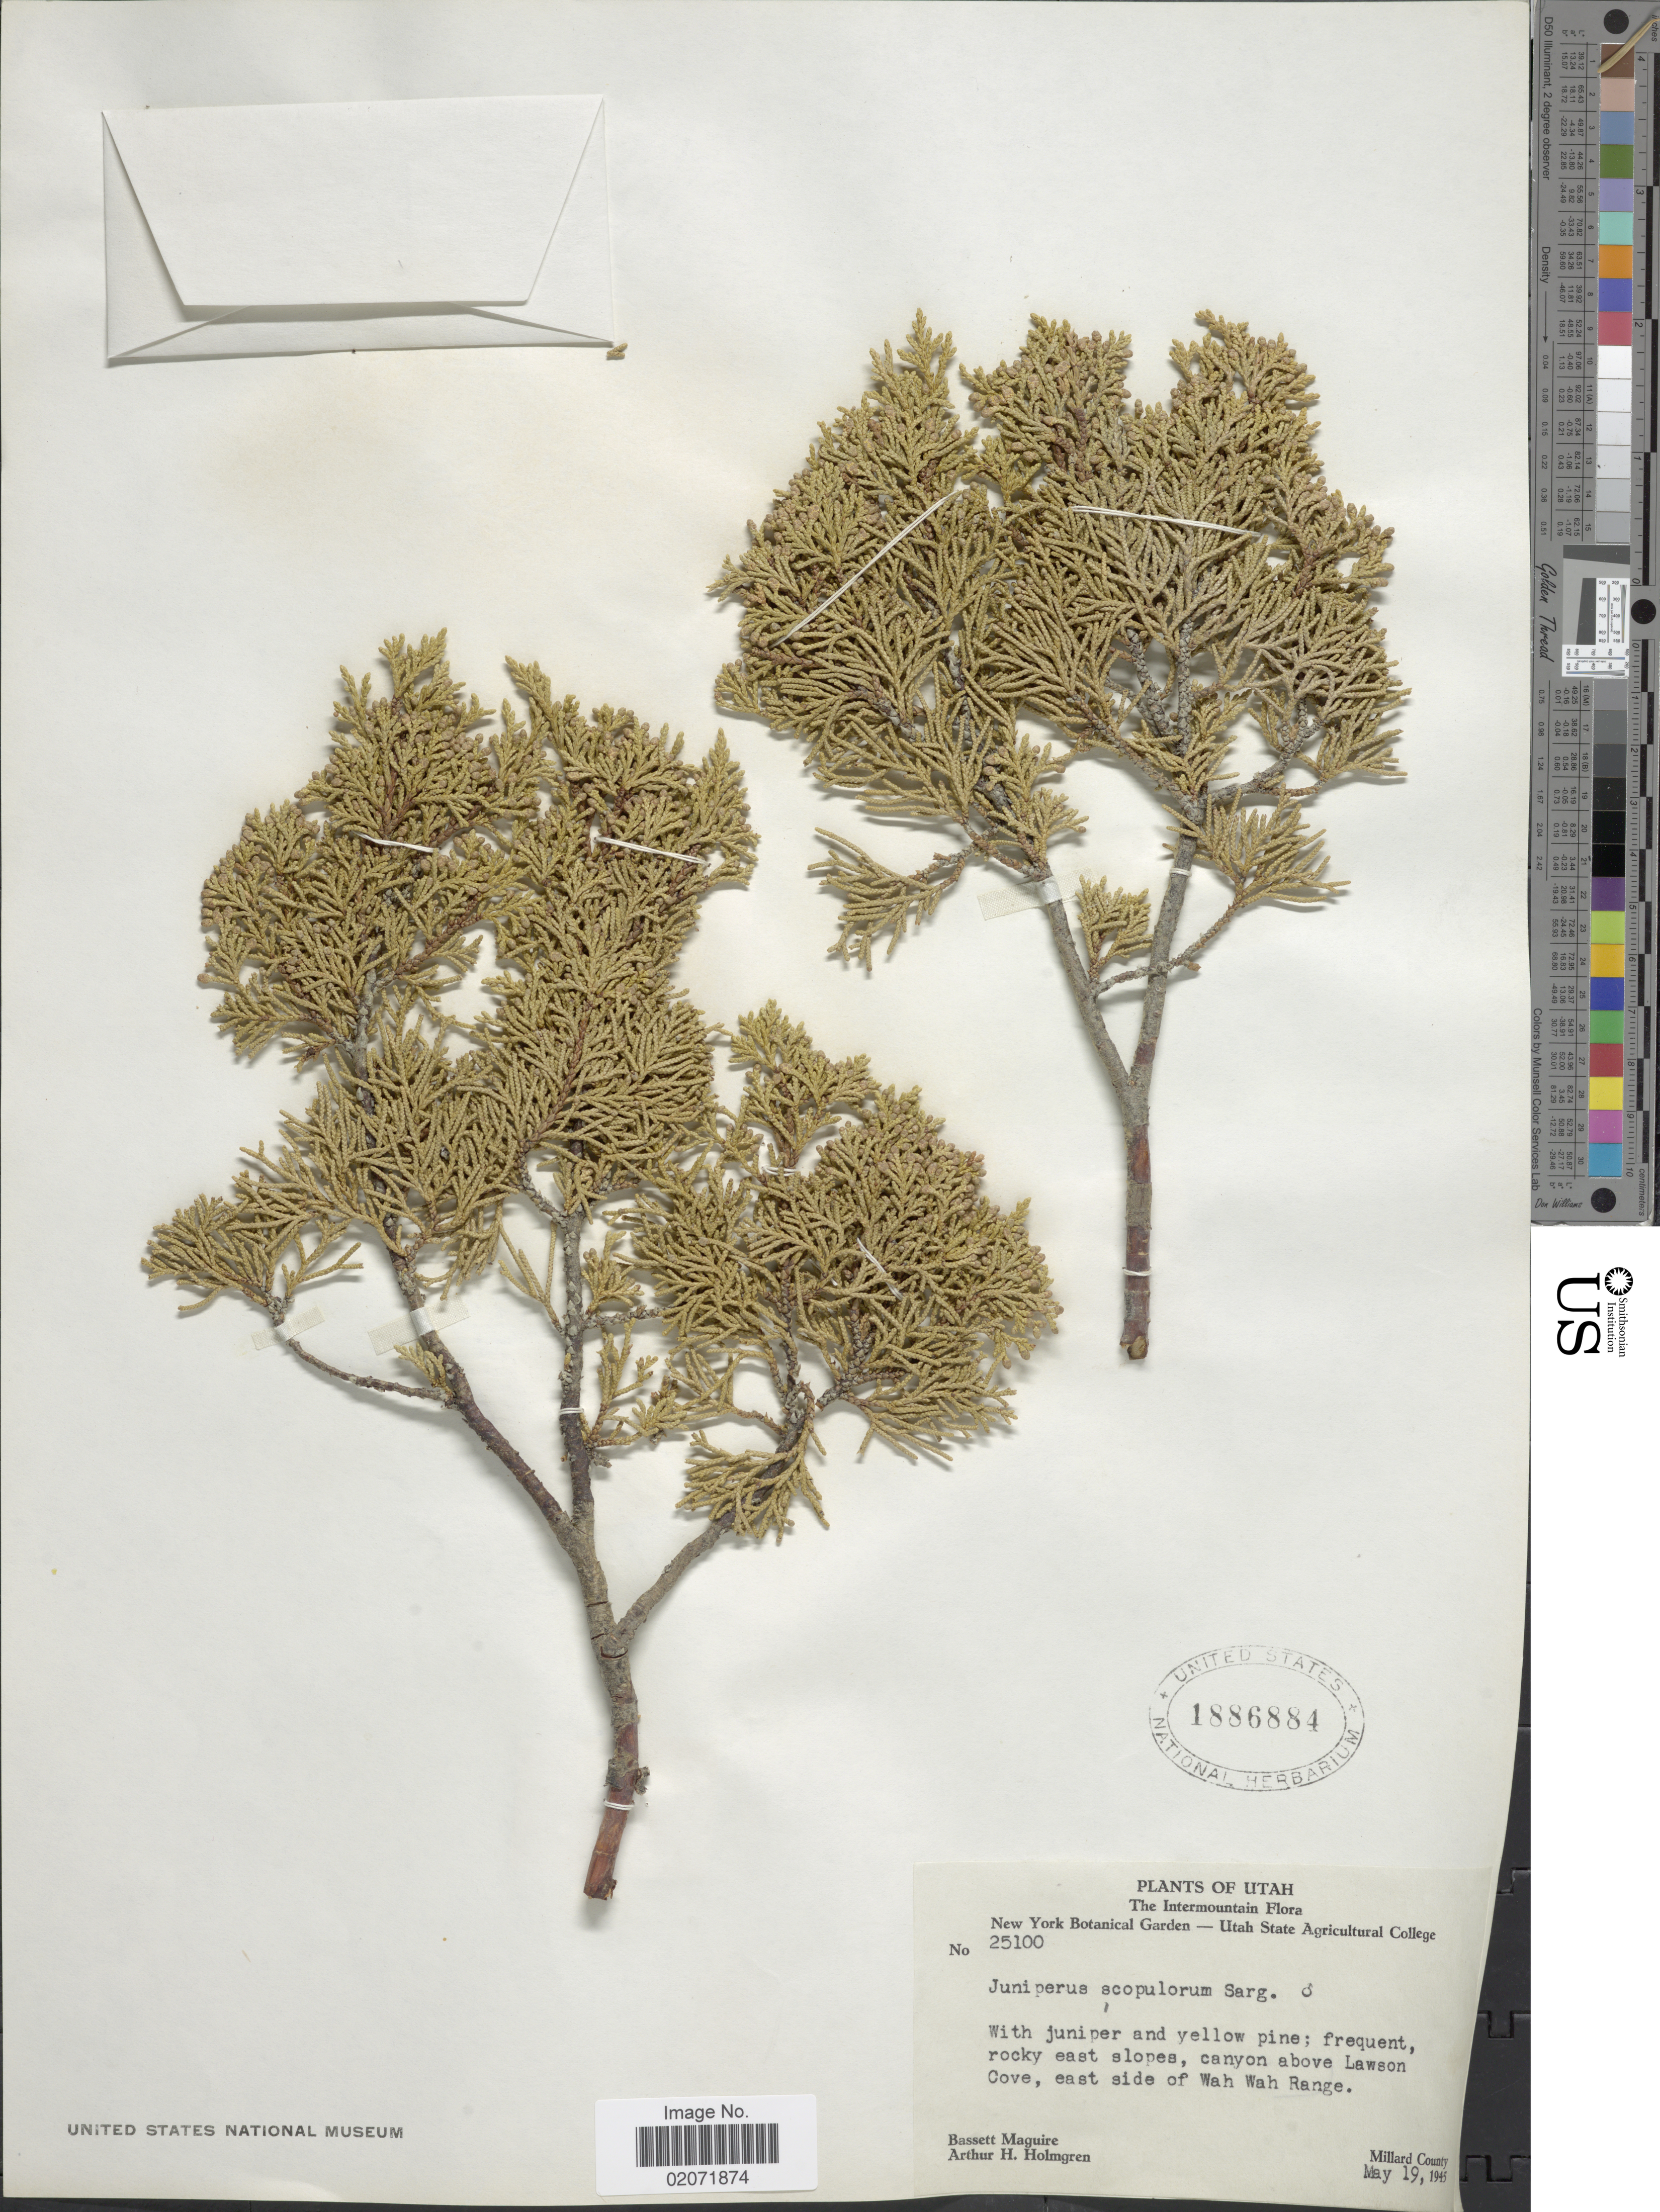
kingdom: Plantae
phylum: Tracheophyta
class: Pinopsida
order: Pinales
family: Cupressaceae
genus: Juniperus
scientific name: Juniperus scopulorum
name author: Sarg.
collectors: B. Maguire & A. H. Holmgren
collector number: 25100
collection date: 1945-05-19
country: United States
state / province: Utah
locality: The Intermountain, Frequent, rocky east slopes, canyob above Lawson Cove, east side of Wah Wah Range, Millard County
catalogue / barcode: US 1886884